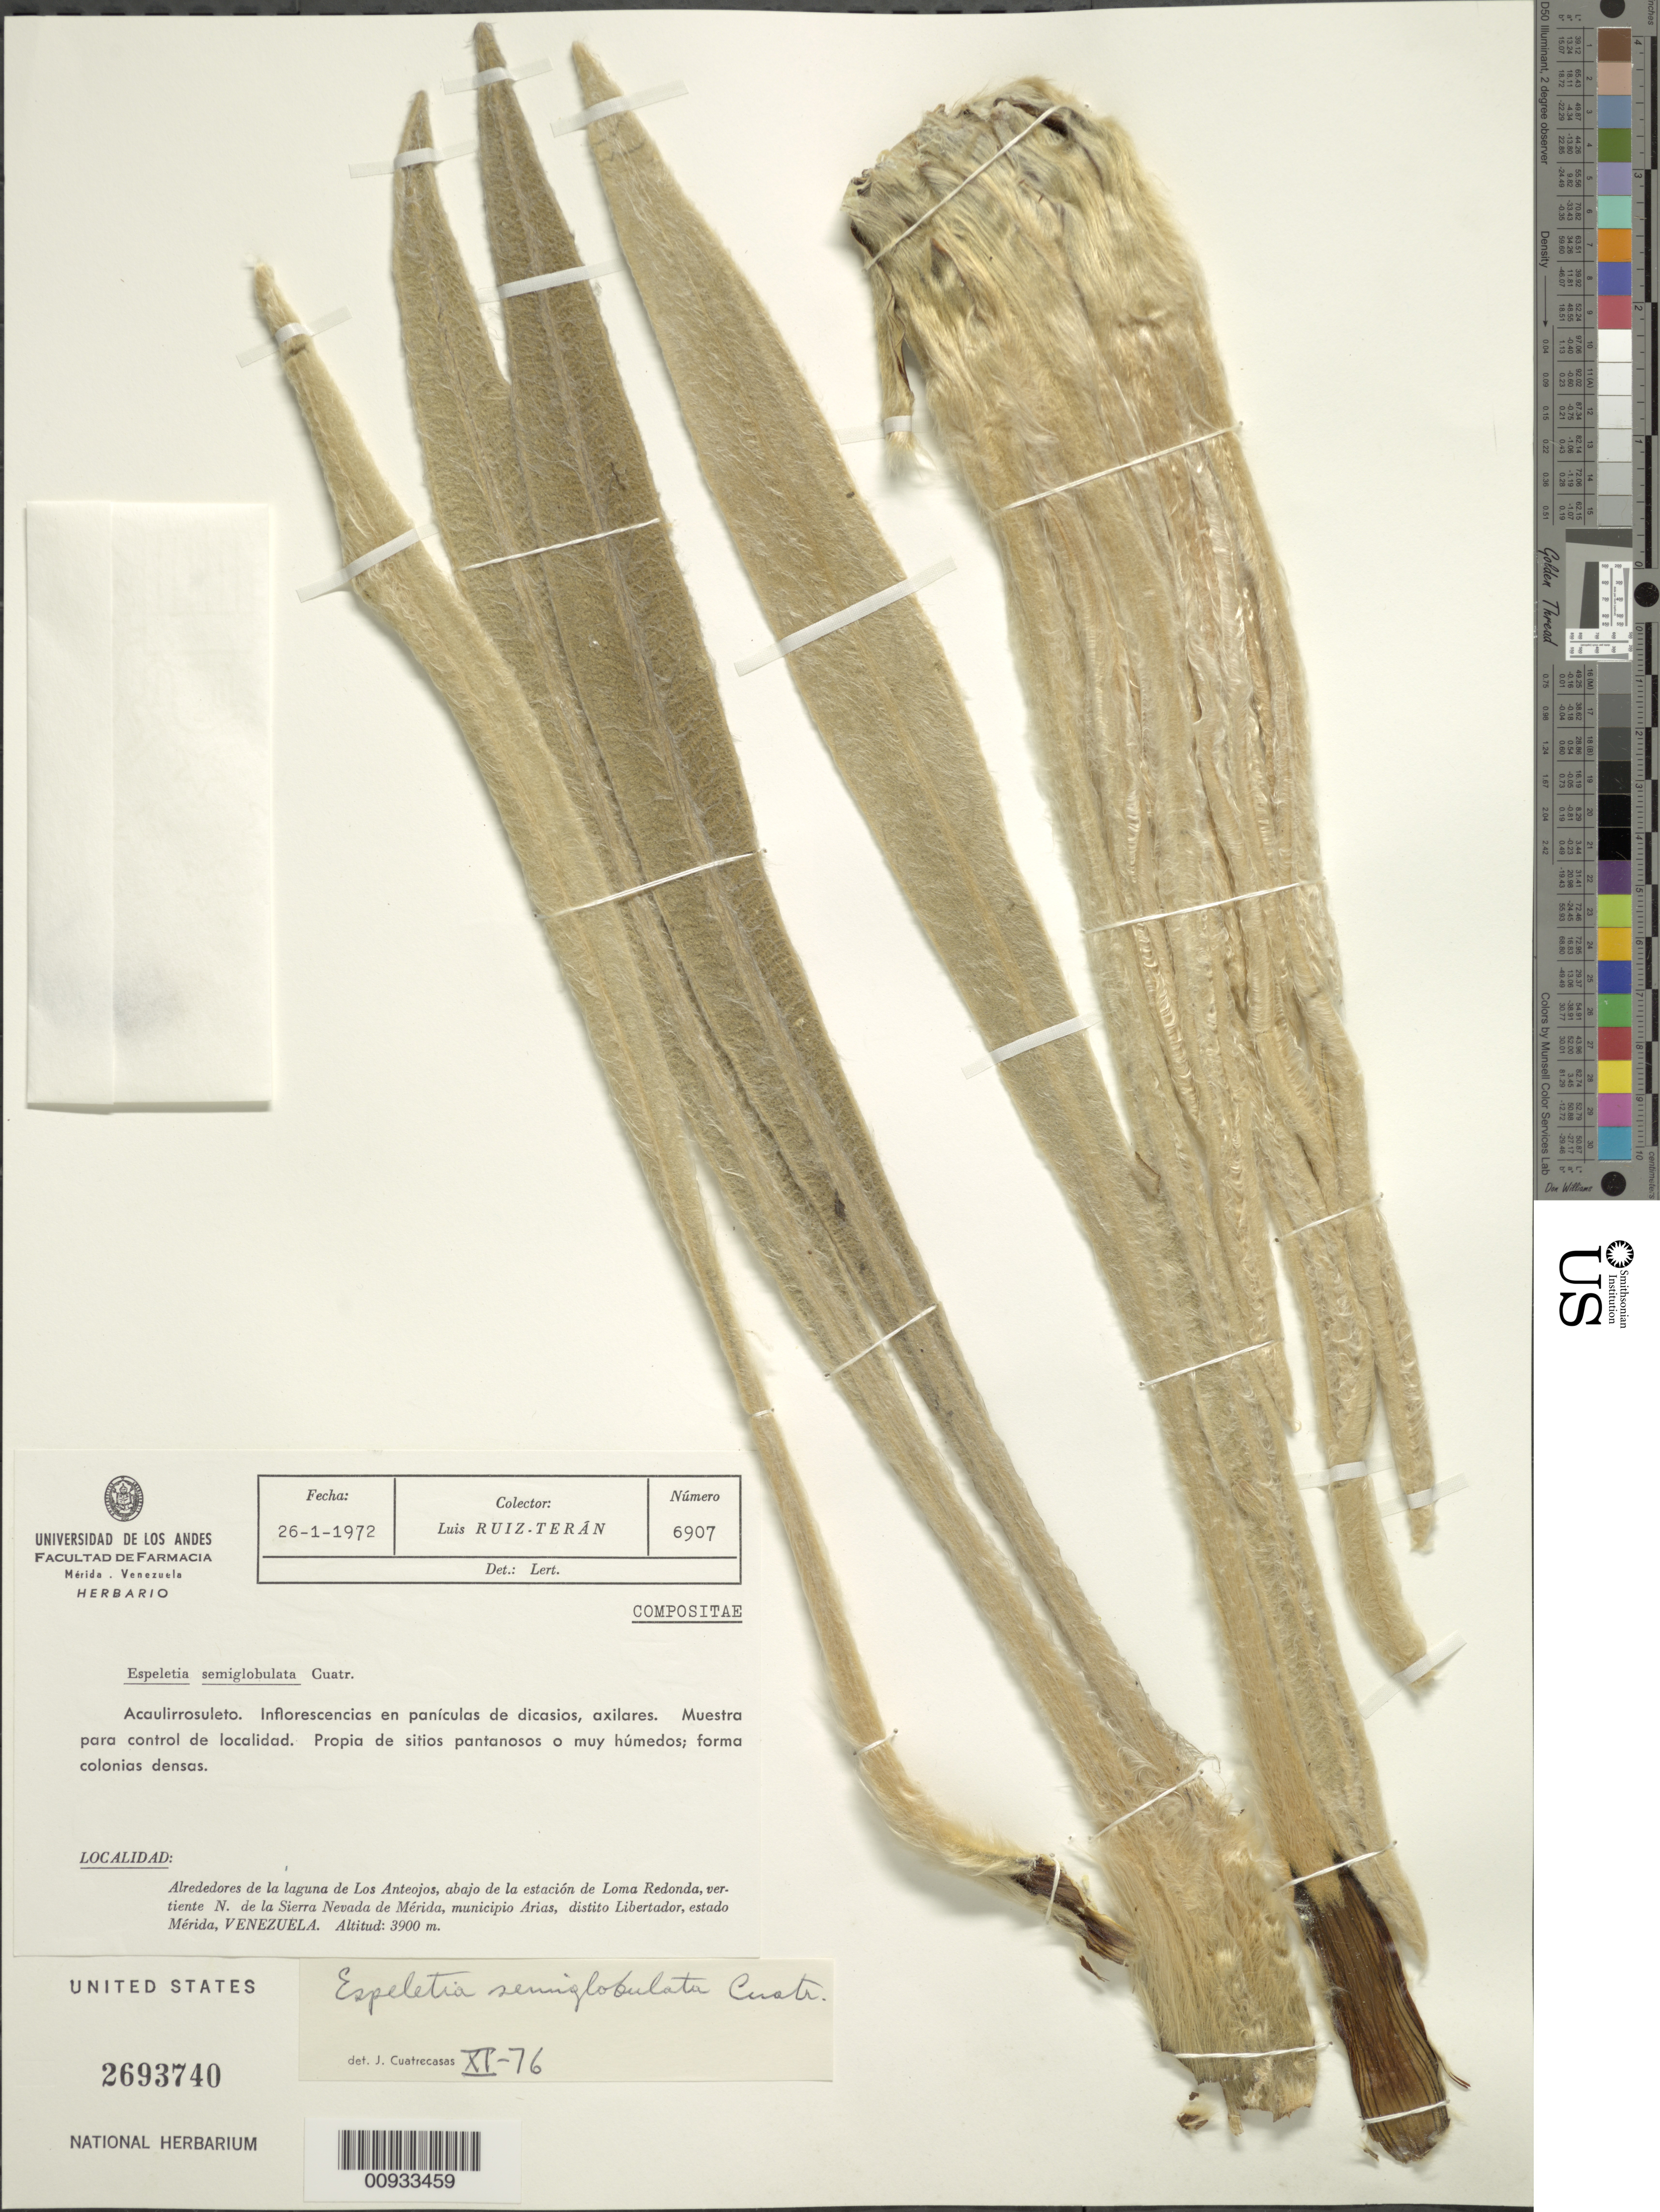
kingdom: Plantae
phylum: Tracheophyta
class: Magnoliopsida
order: Asterales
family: Asteraceae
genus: Espeletia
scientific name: Espeletia semiglobulata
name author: Cuatrec.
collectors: L. E. Ruíz-Terán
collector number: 6907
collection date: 1972-01-26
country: Venezuela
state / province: Mérida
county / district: Libertador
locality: Alrededores de la laguna de Los Anteojos, abajo de la estación de Loma Redonda, vertiente N de la Sierra Nevada de Mérida.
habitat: Propia de sitios pantanosos o muy húmedos.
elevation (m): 3900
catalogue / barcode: US 2693740